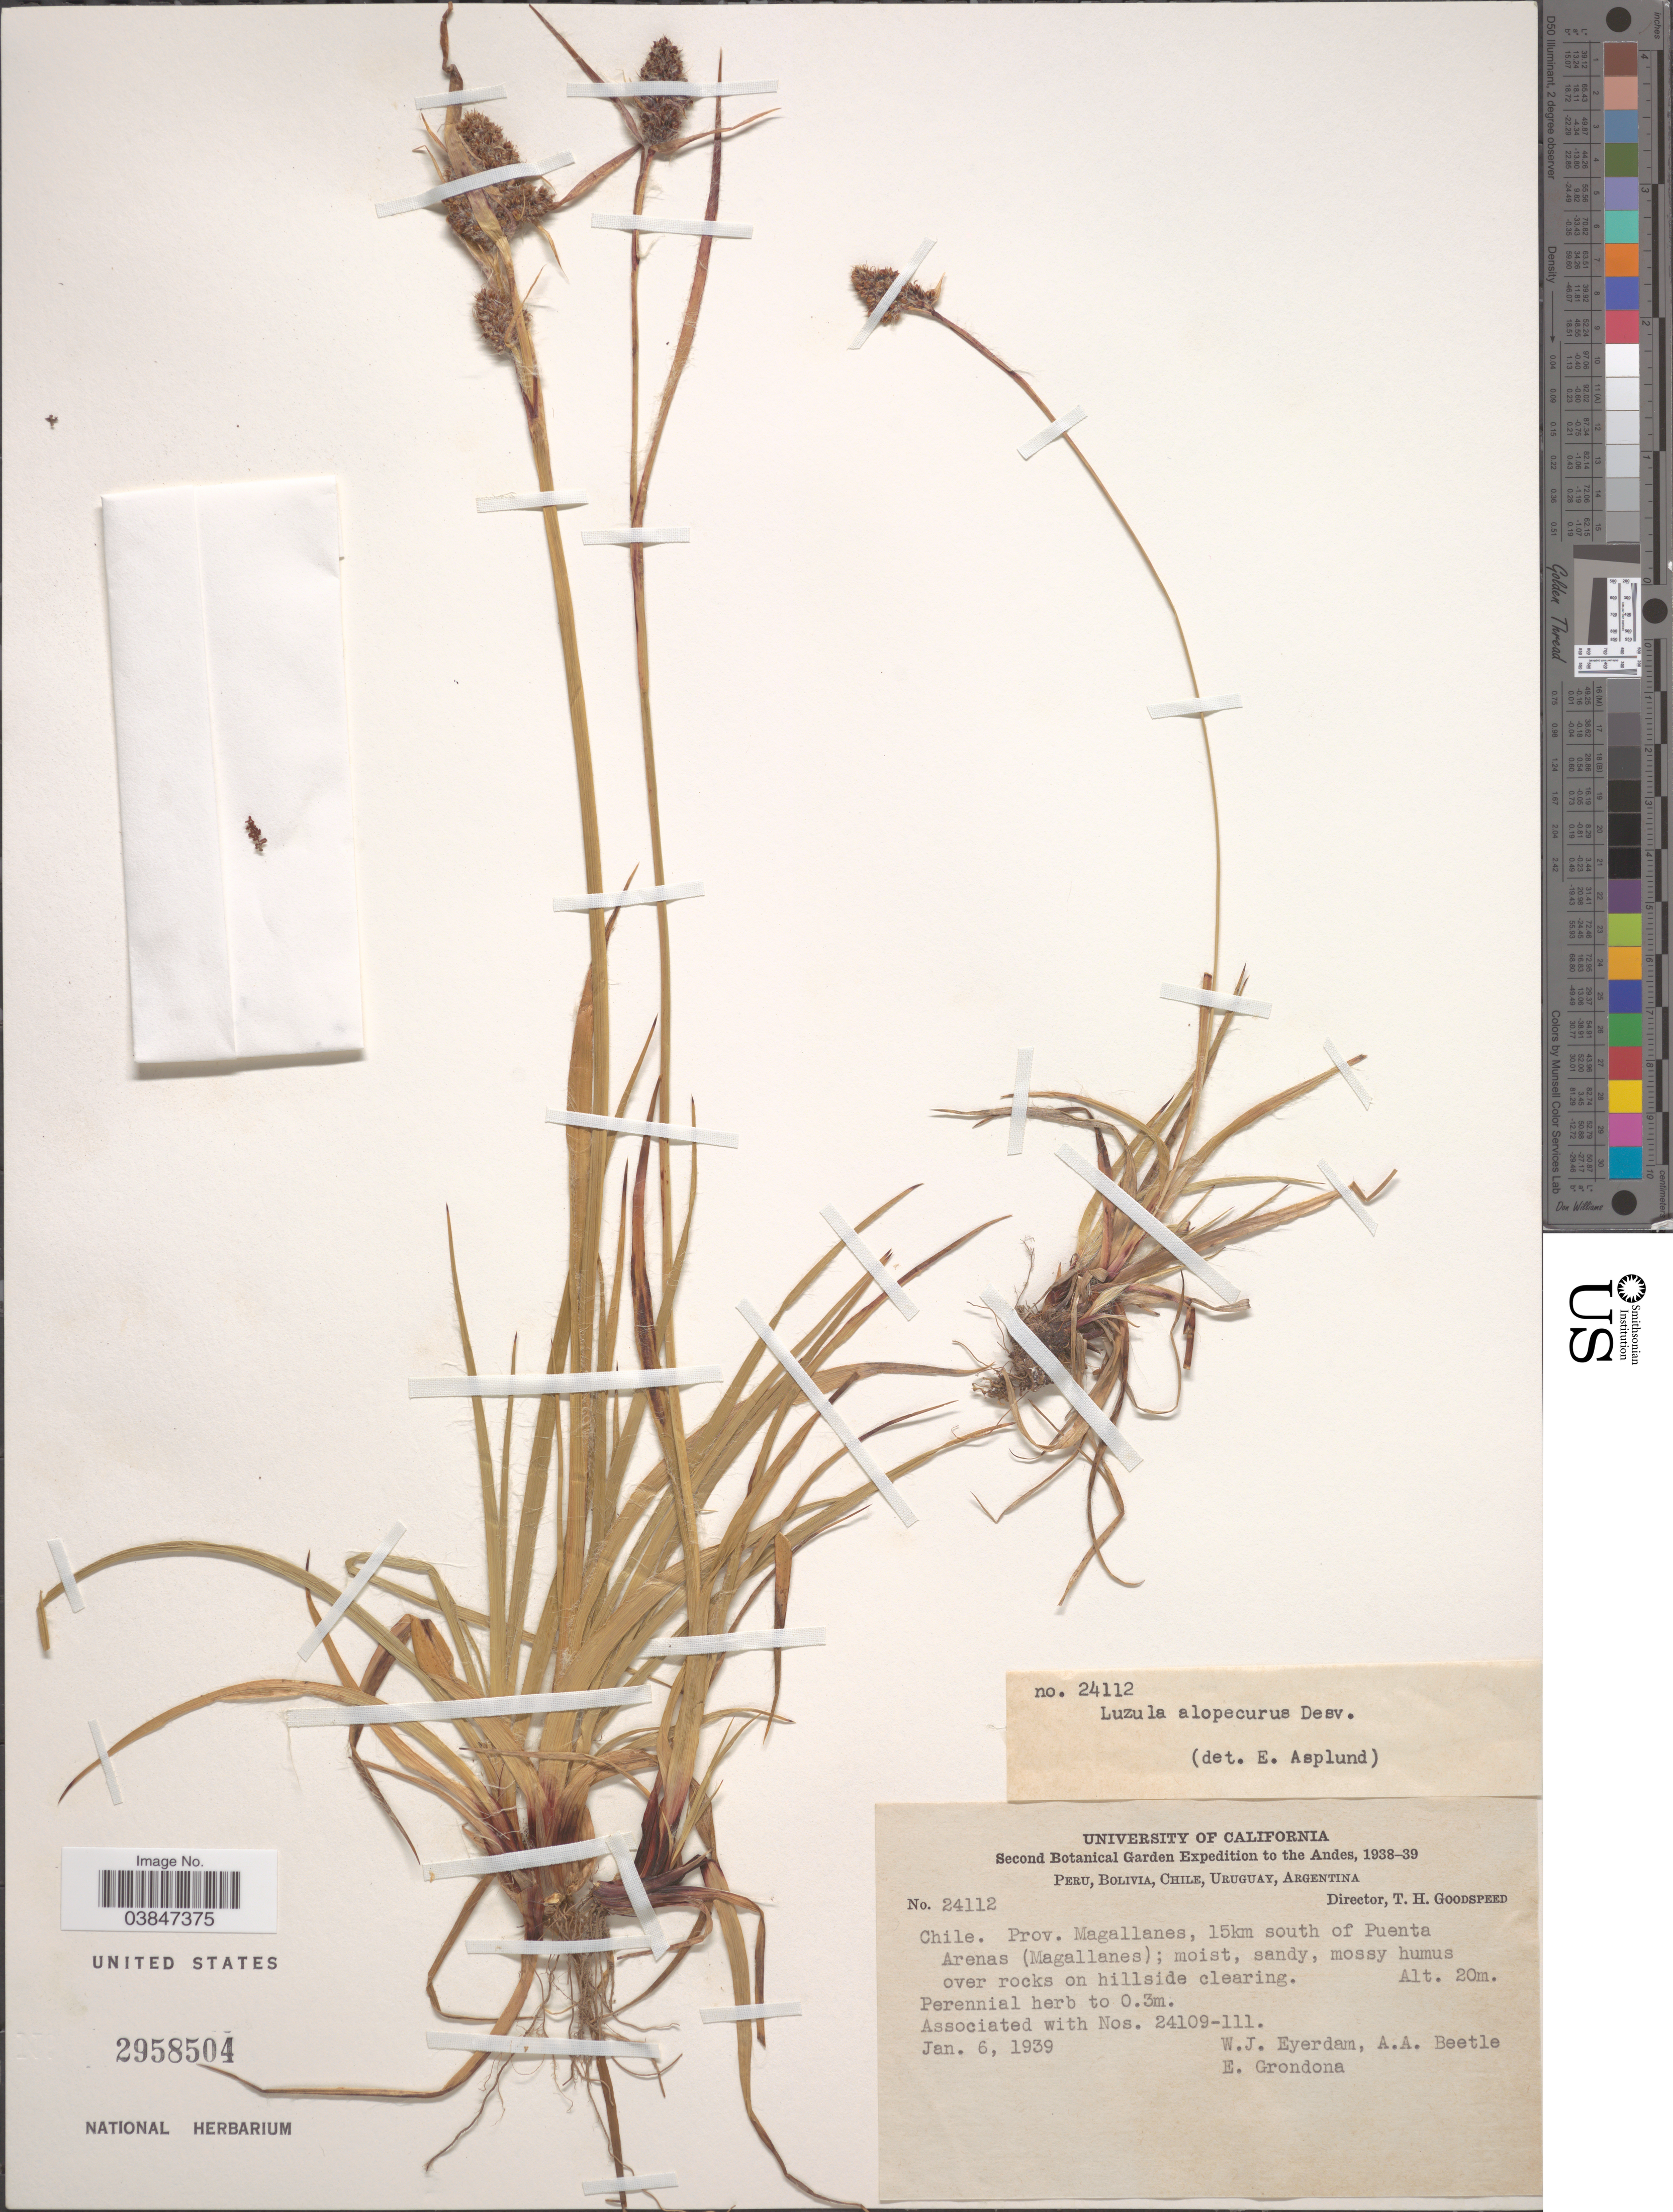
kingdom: Plantae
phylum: Tracheophyta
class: Liliopsida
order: Poales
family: Juncaceae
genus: Luzula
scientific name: Luzula alopecurus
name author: Desv.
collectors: W. J. Eyerdam, A. A. Beetle & E. Grondona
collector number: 24112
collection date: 1939-01-06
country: Chile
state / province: Magallanes y de la Antártica Chilena (XII)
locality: The Andes. Prov. Magallanes, 15km south of Puenta Arenas (Magallanes).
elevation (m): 20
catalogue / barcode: US 2958504